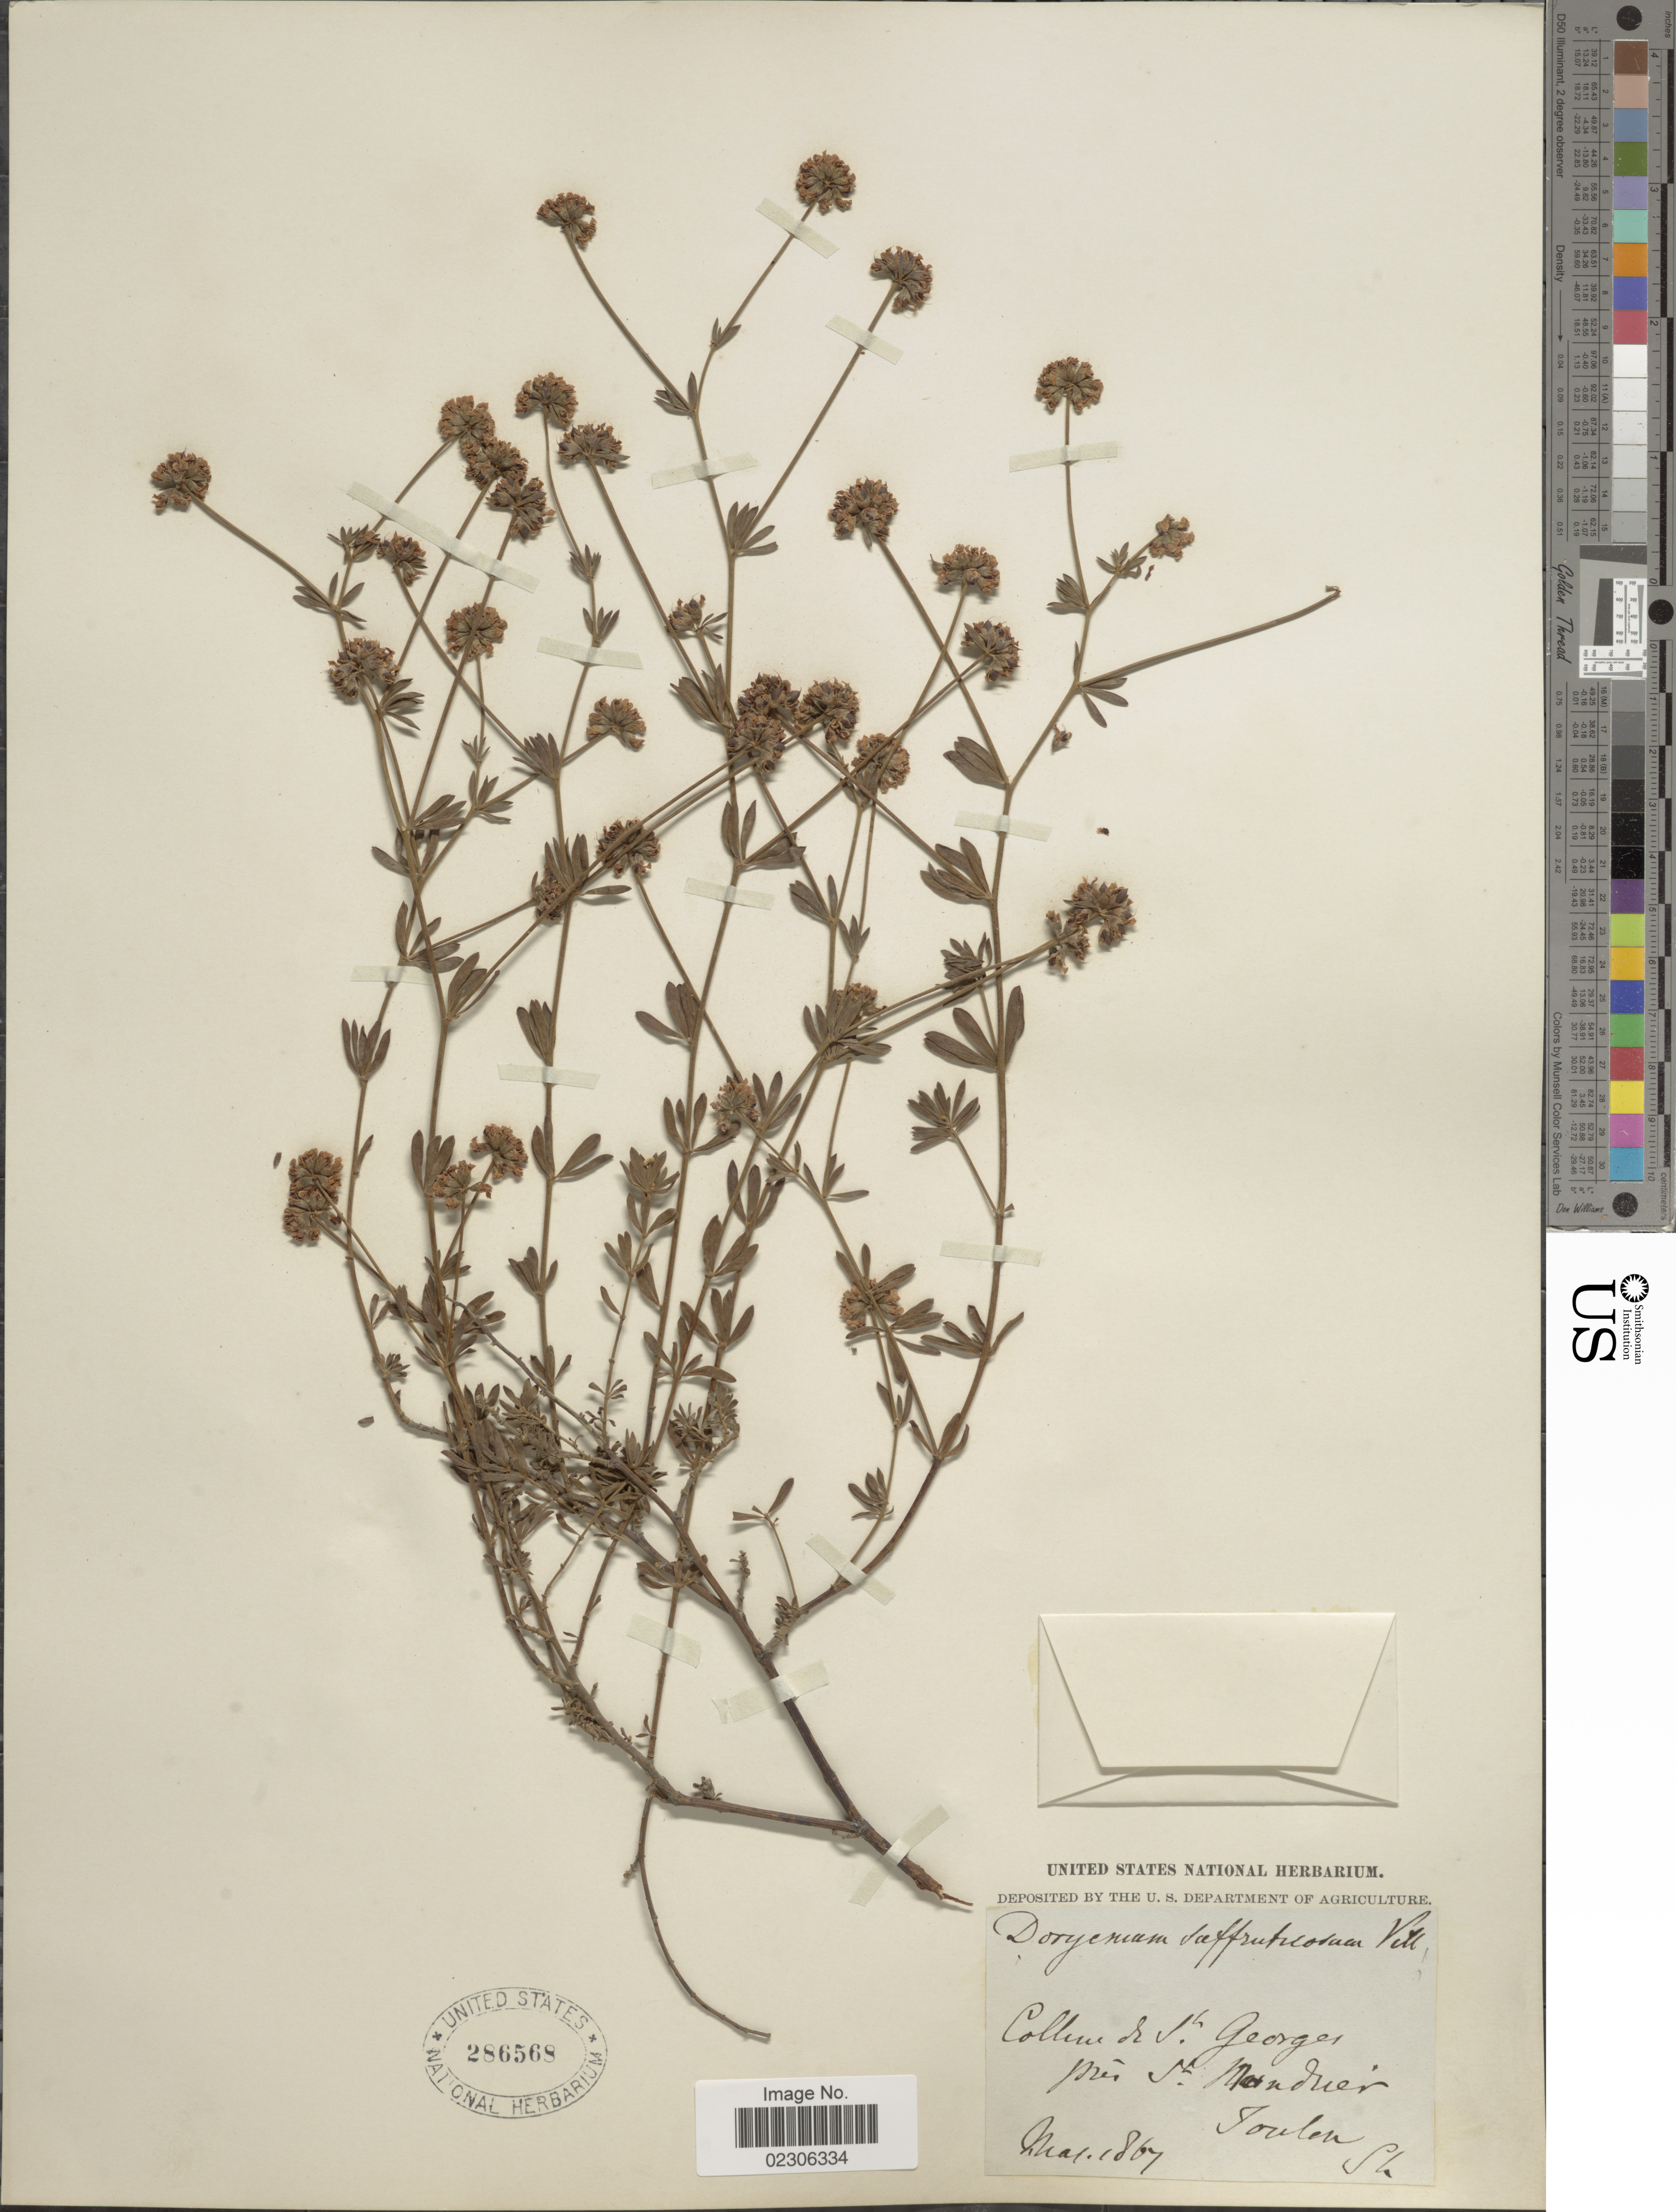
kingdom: Plantae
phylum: Tracheophyta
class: Magnoliopsida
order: Fabales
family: Fabaceae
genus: Dorycnium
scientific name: Dorycnium suffruticosum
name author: Vill.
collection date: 1867-05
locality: Colline de V. Georges, pres St. Mondier [interpreted]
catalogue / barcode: US 286568